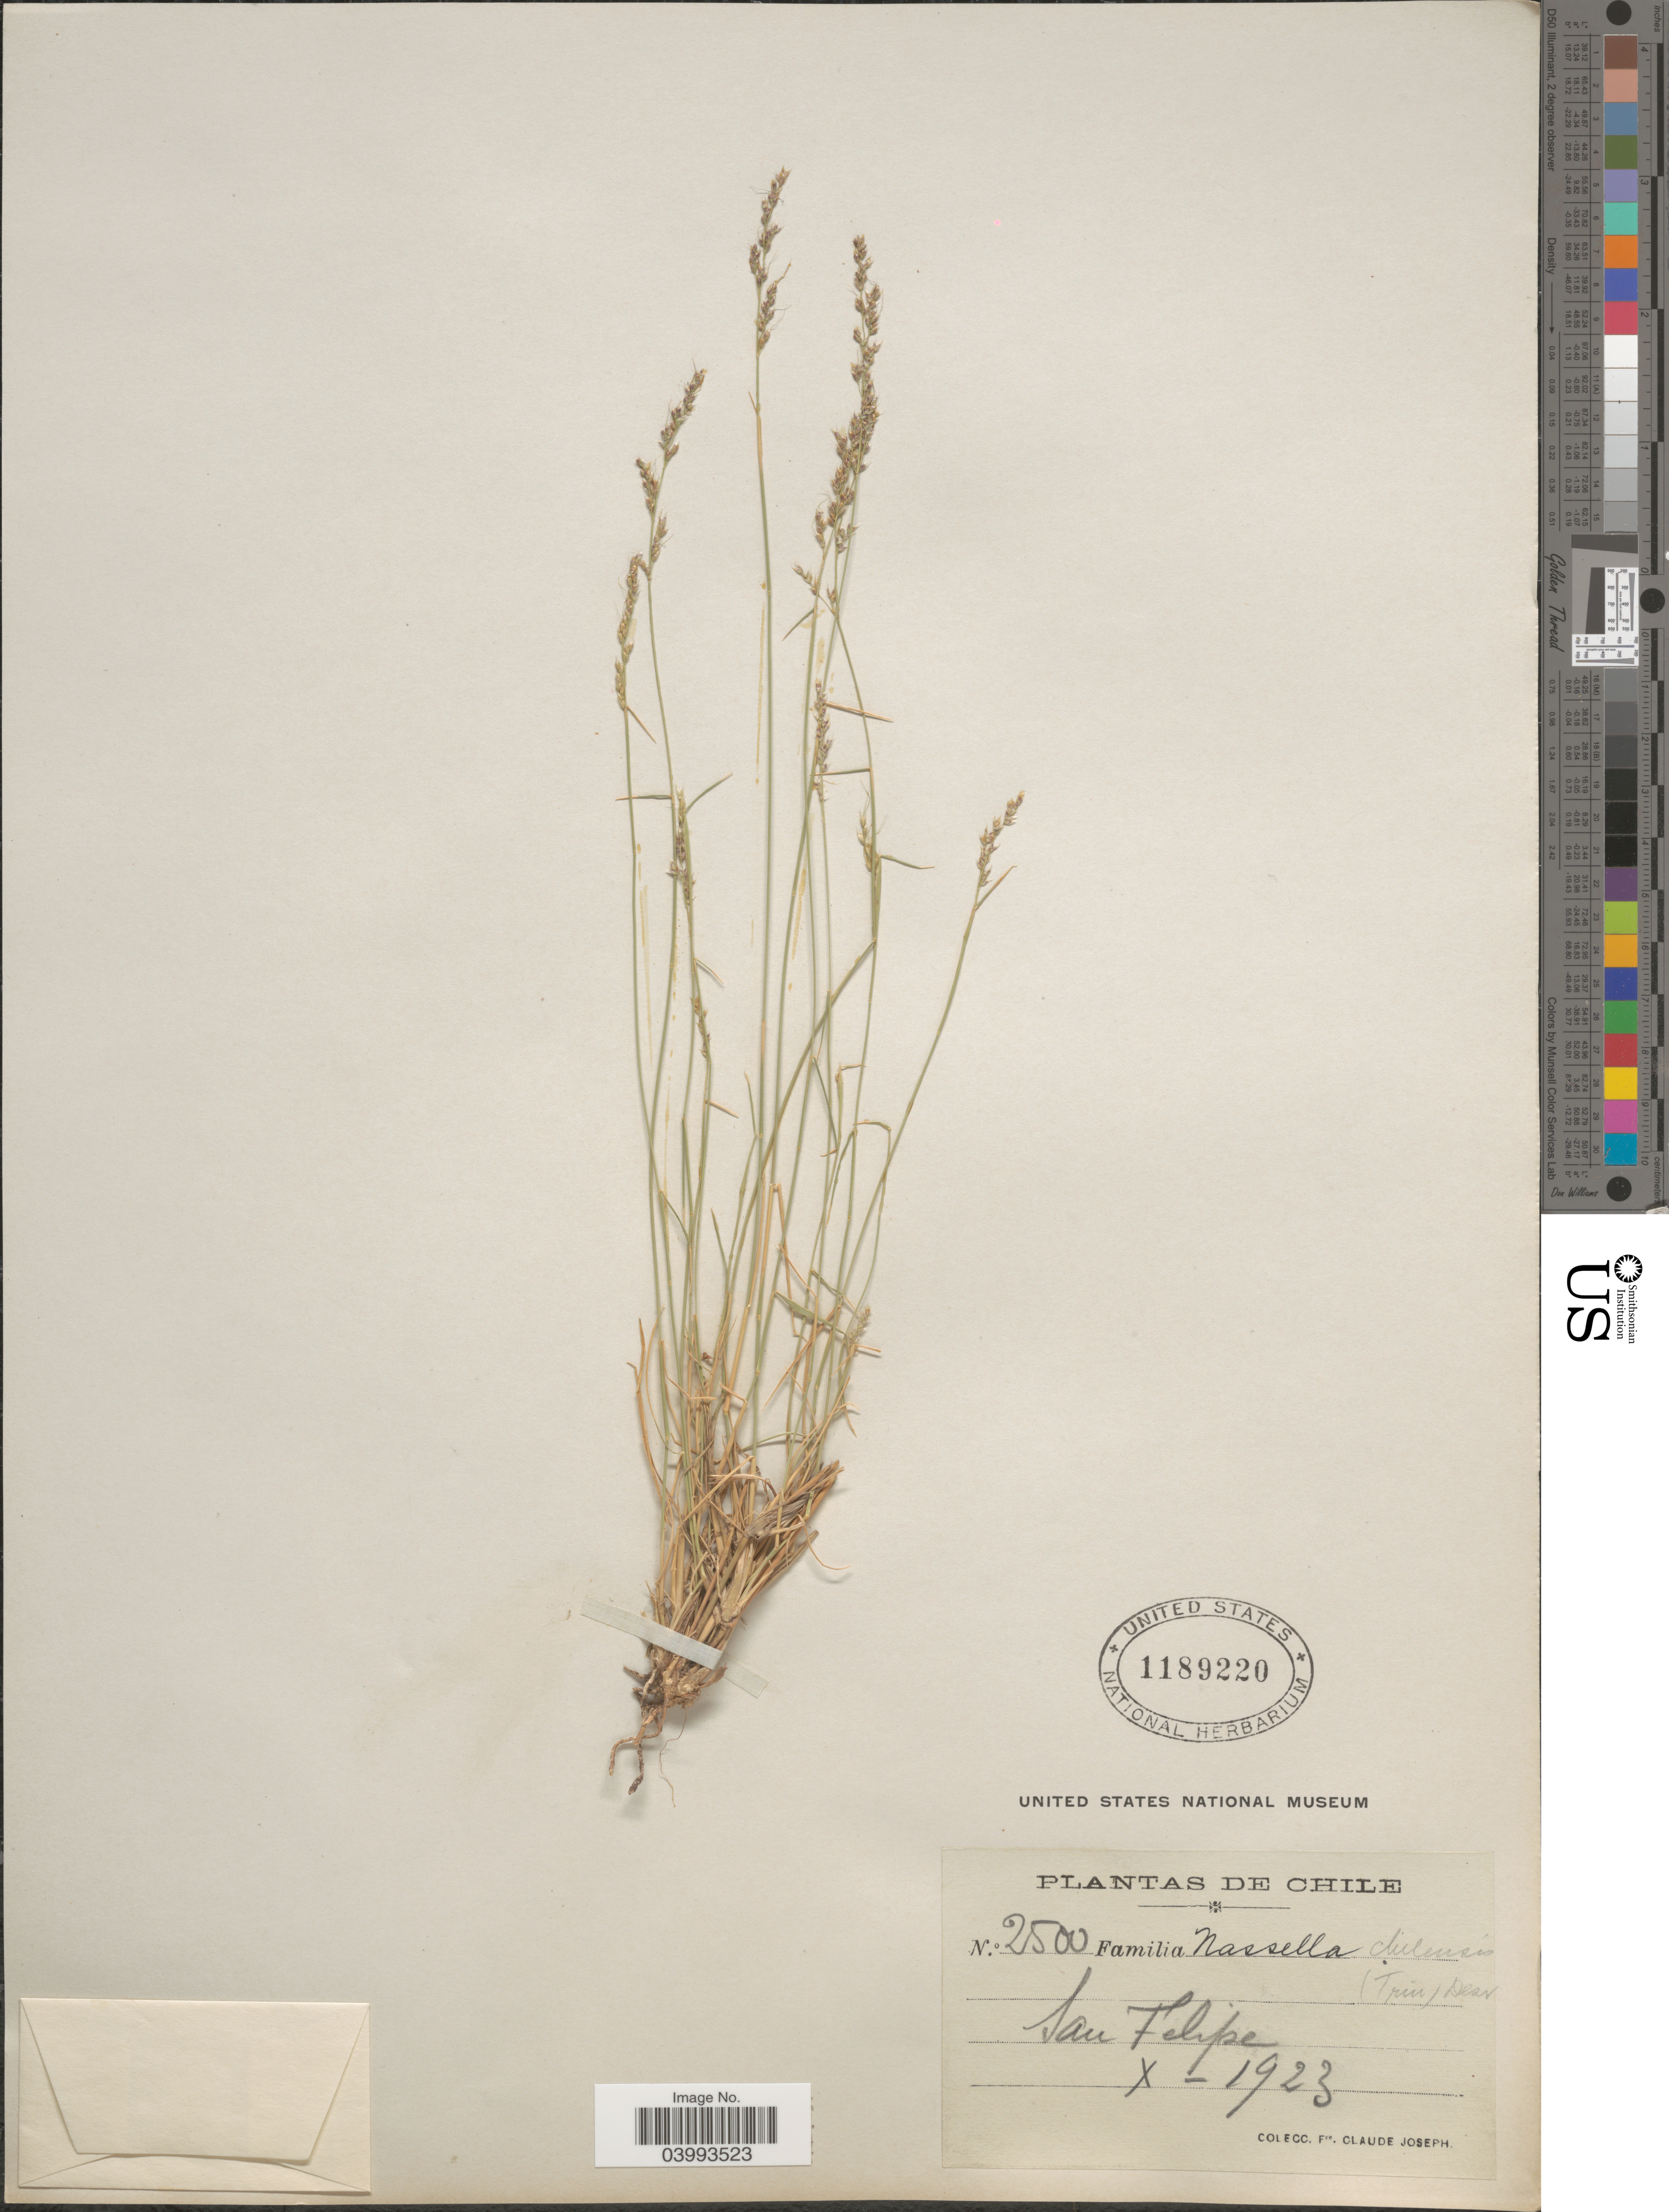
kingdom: Plantae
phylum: Tracheophyta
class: Liliopsida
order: Poales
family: Poaceae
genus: Nassella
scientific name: Nassella chilensis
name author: (Trin.) É. Desv.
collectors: Bro. Claude-Joseph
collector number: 2500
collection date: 1923-10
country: Chile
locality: San Felipe.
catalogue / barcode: US 1189220